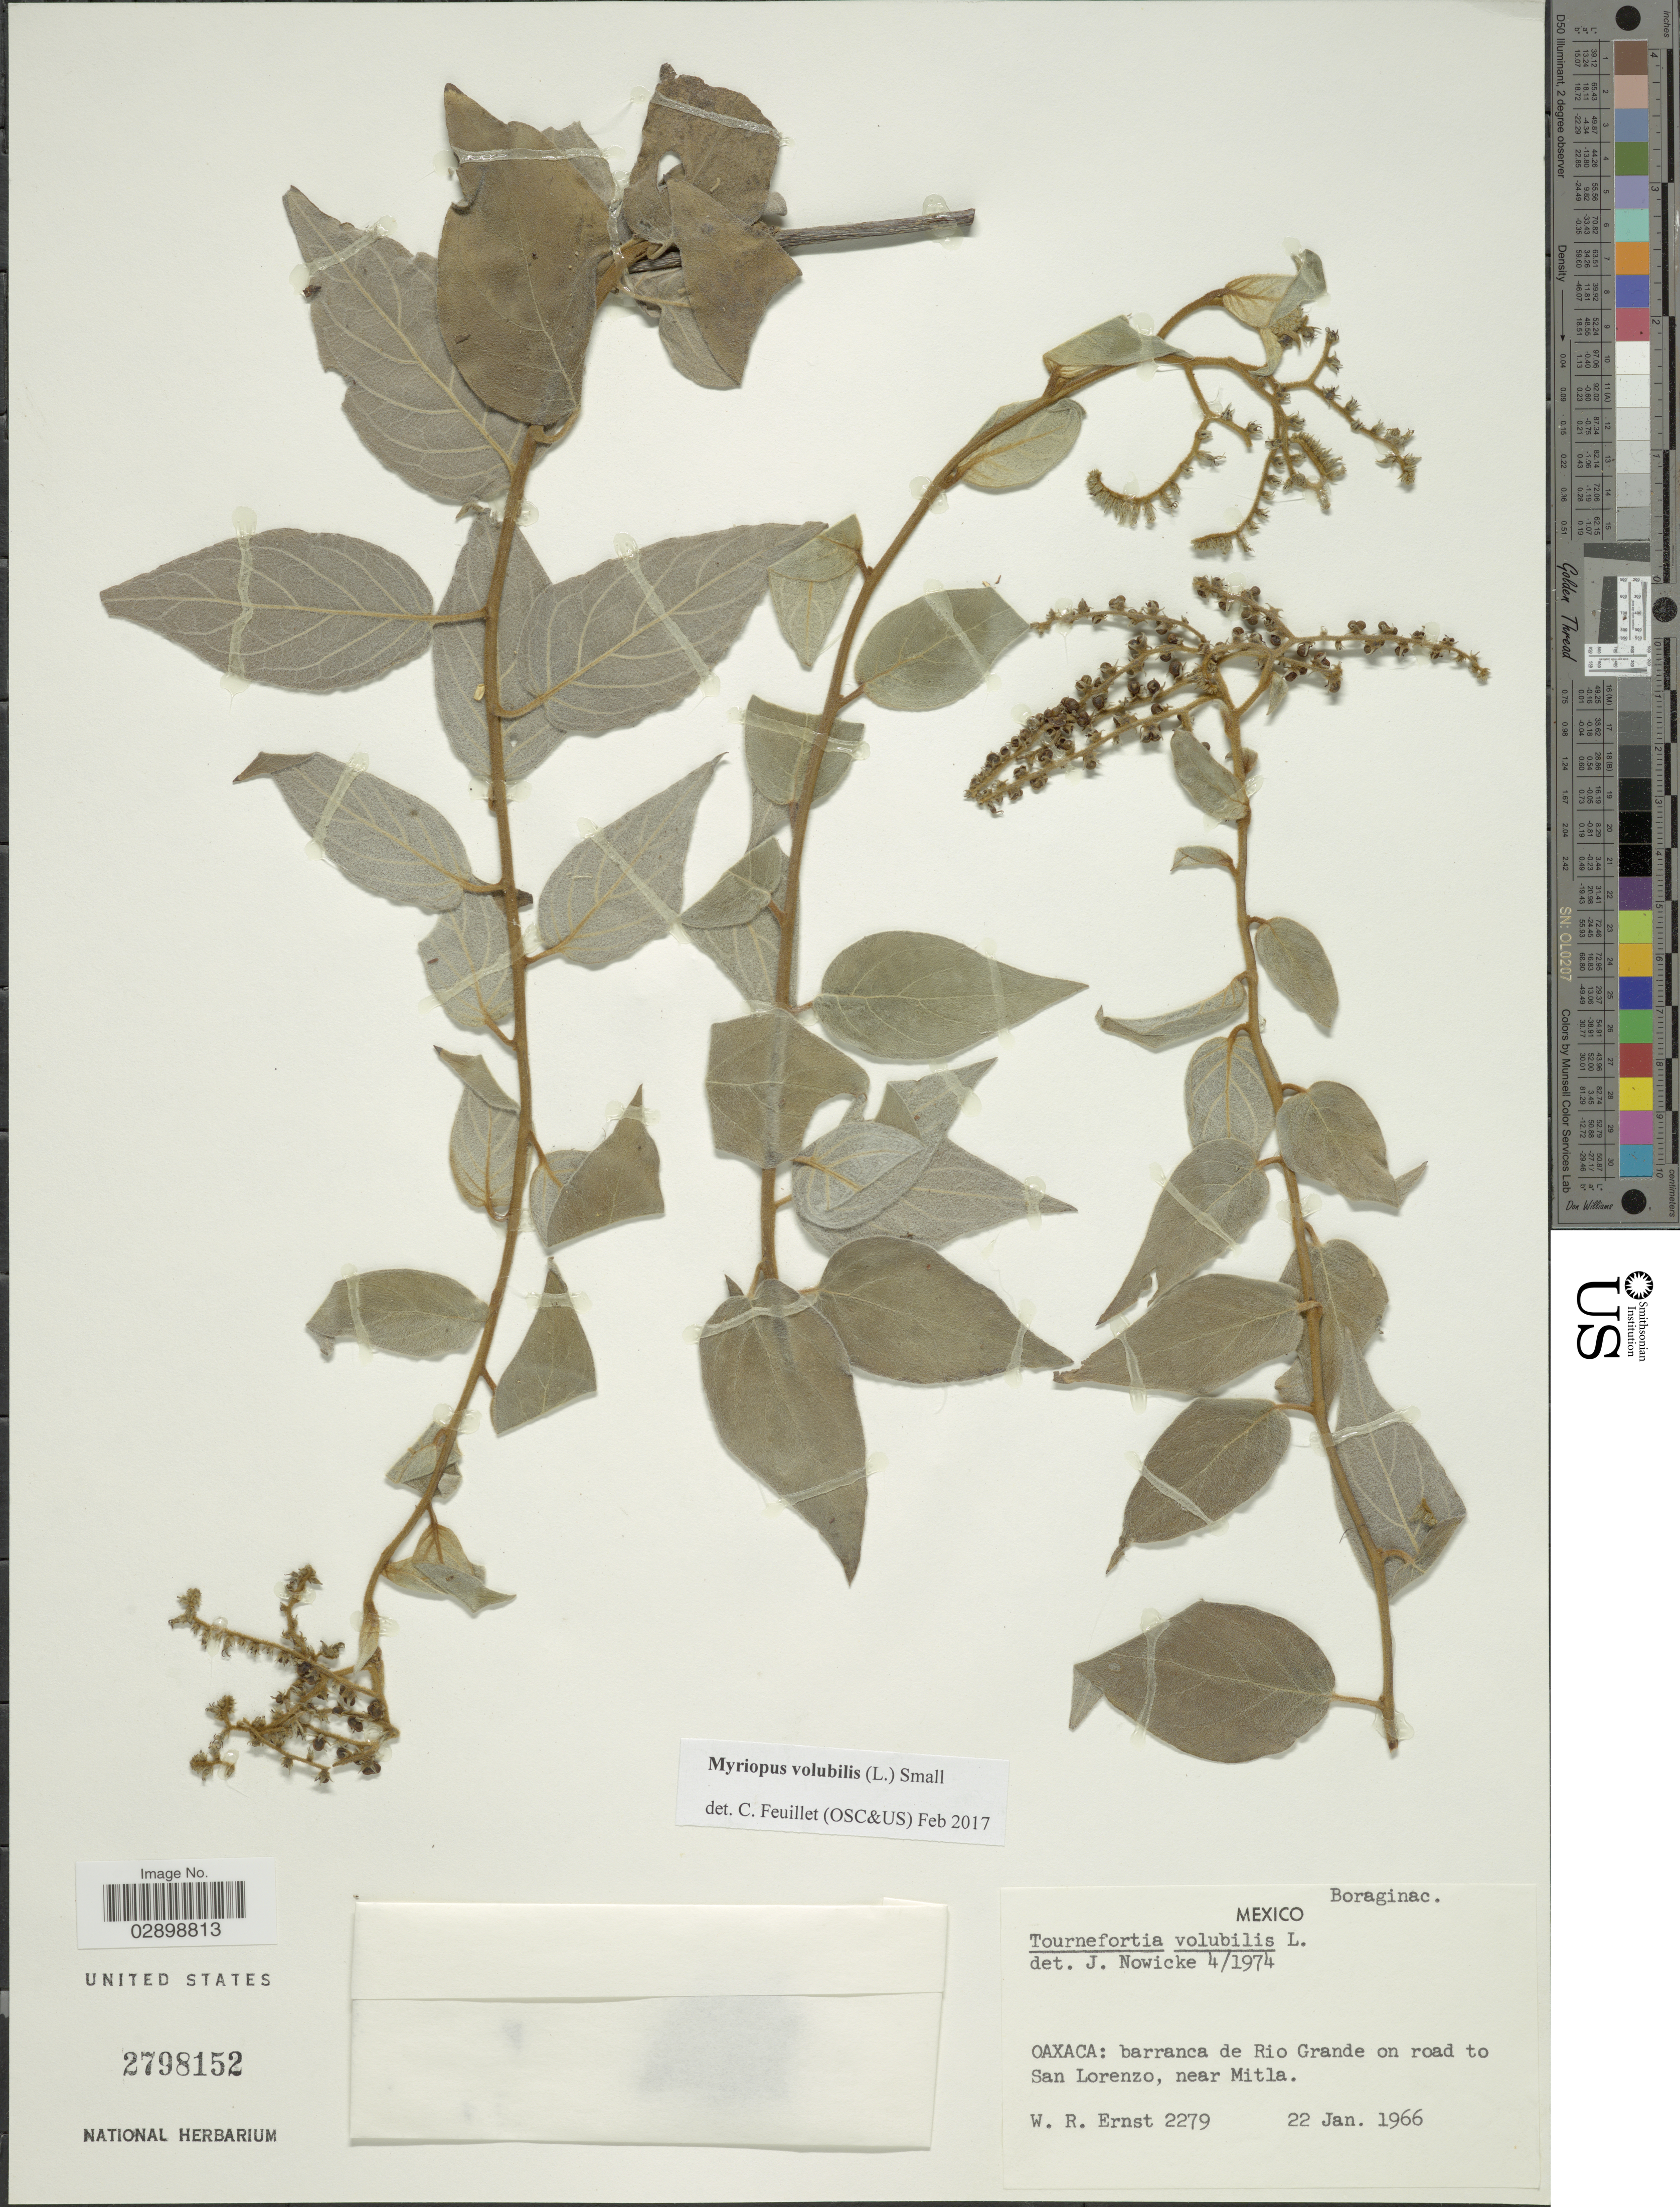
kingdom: Plantae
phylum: Tracheophyta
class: Magnoliopsida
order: Boraginales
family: Heliotropiaceae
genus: Myriopus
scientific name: Myriopus volubilis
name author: (L.) Small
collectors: W. R. Ernst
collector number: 2279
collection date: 1966-01-22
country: Mexico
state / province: Oaxaca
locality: Barranca de Rio Grande on road to San Lorenzo, near Mitla.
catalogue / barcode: US 2798152